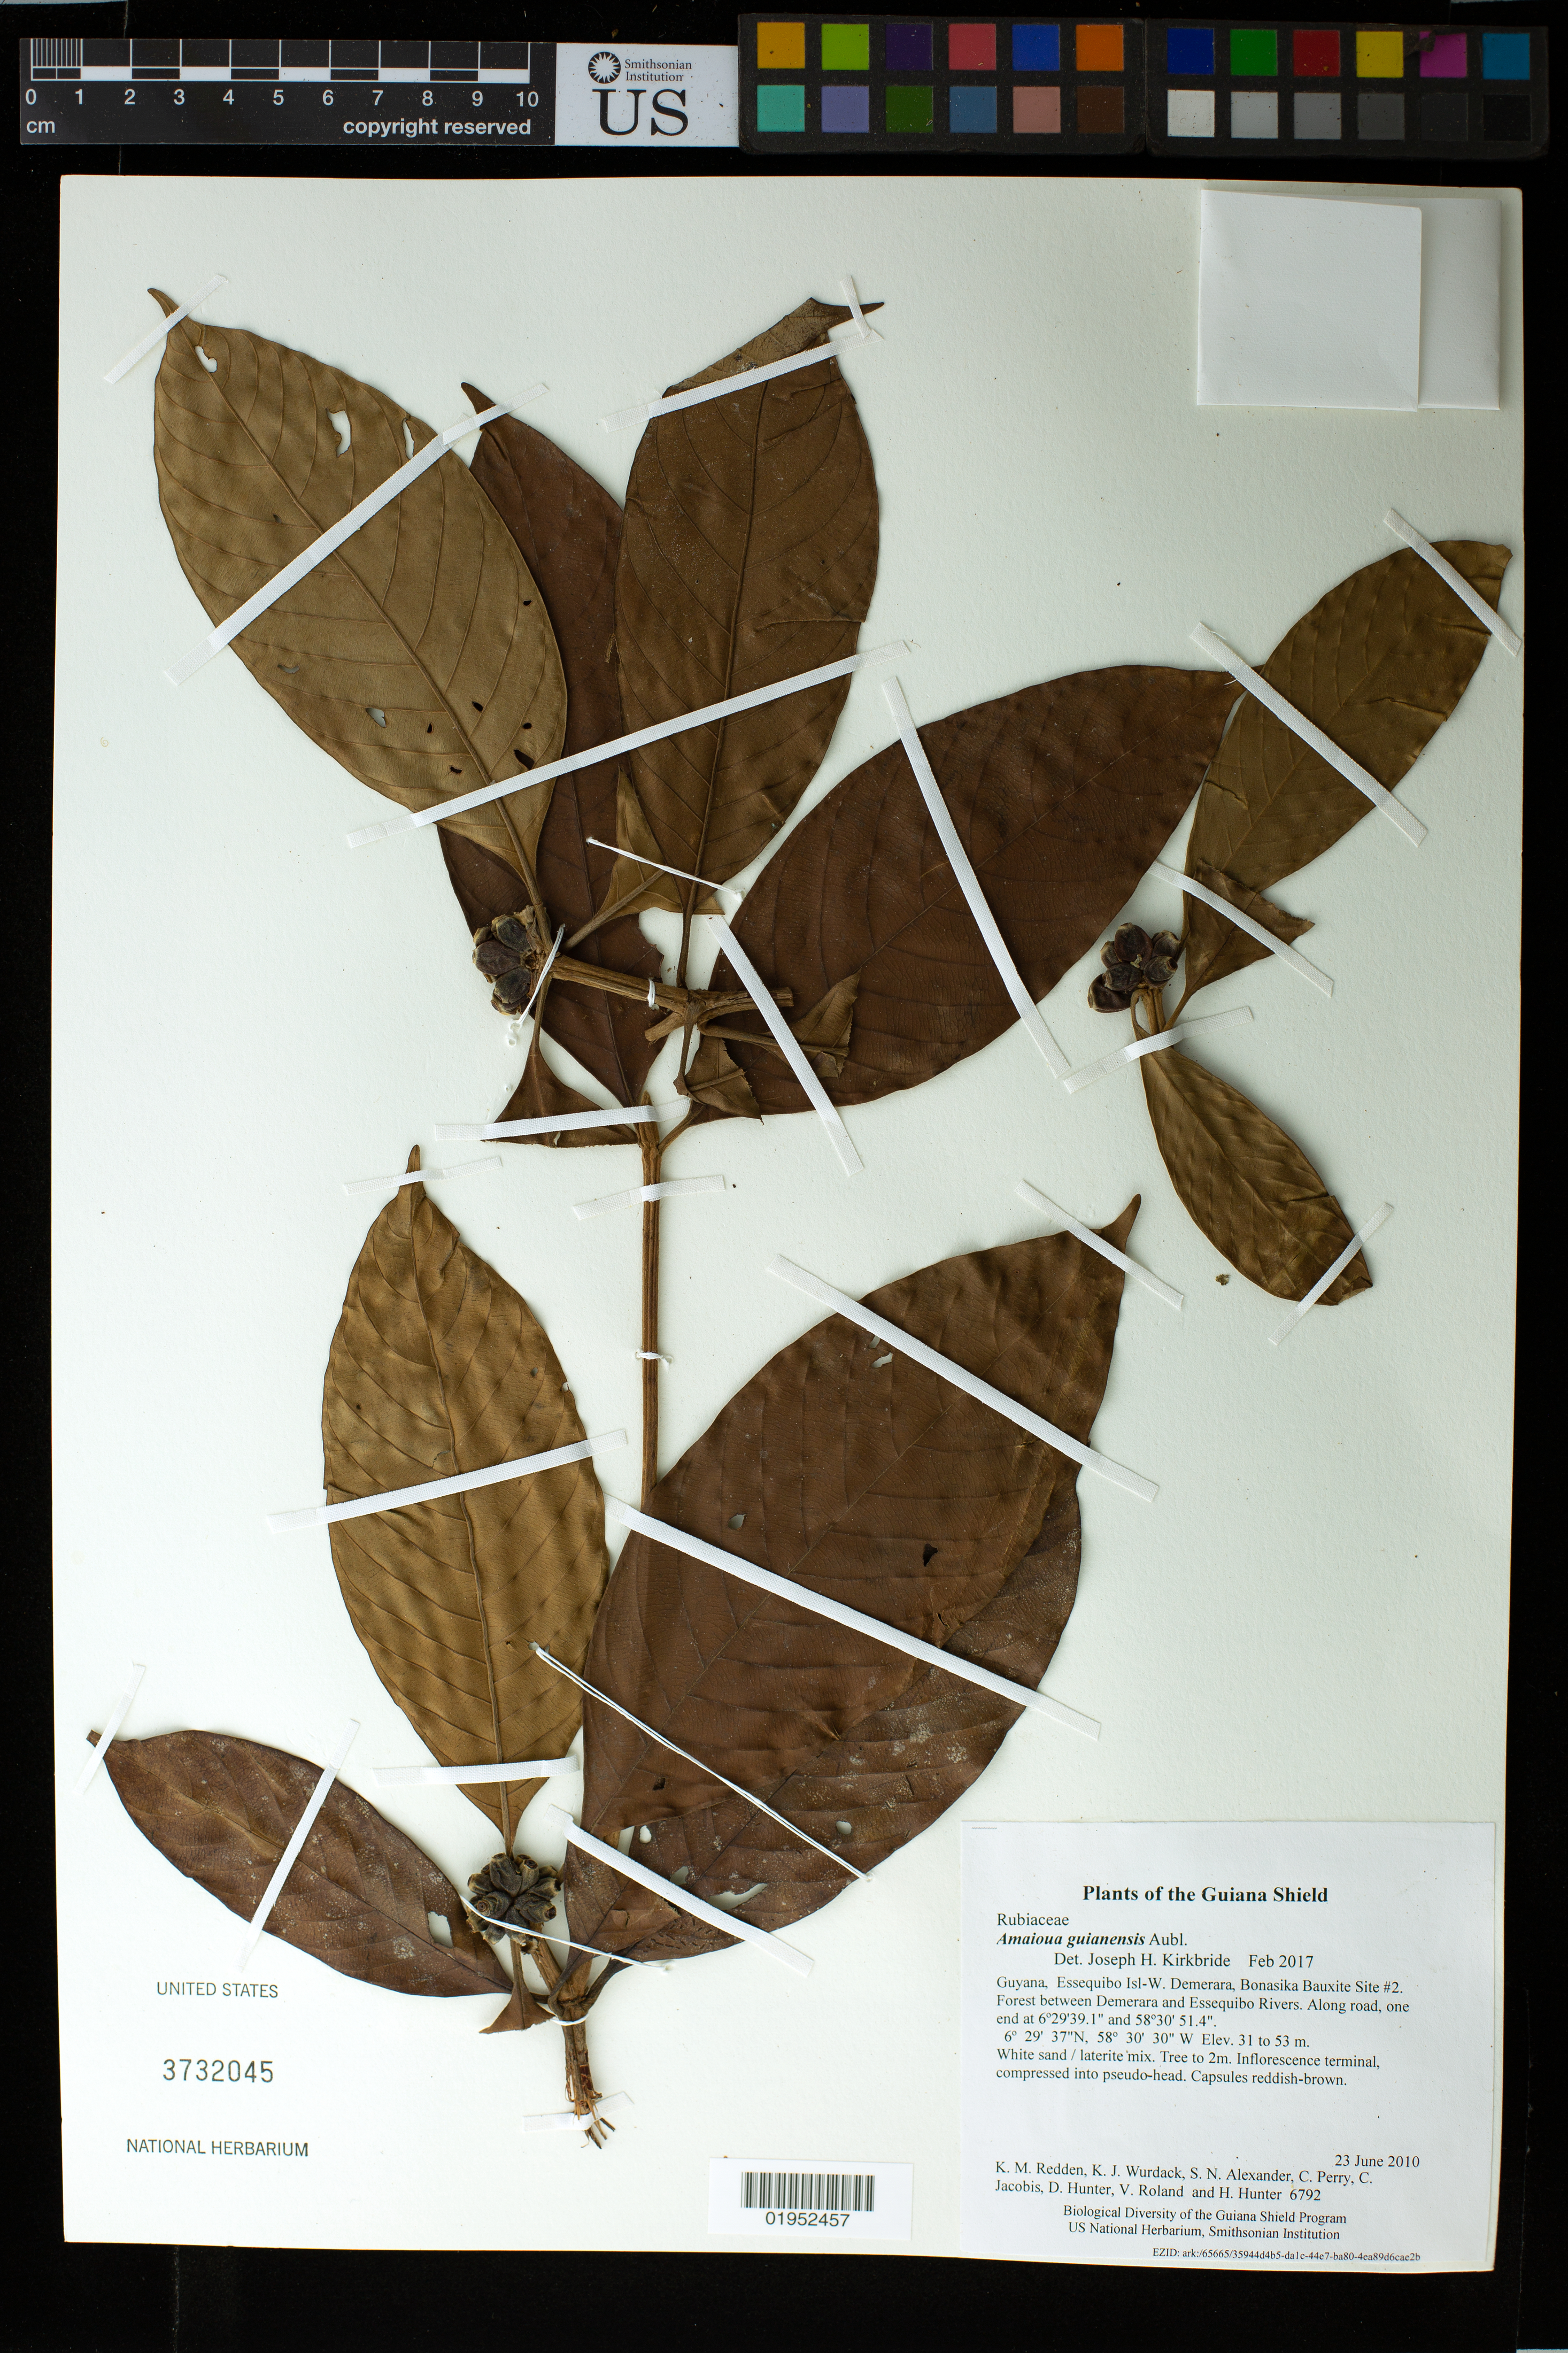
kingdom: Plantae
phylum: Tracheophyta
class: Magnoliopsida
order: Gentianales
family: Rubiaceae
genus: Amaioua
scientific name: Amaioua guianensis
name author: Aubl.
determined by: Kirkbride, J. H.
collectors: K. M. Redden, K. Wurdack, S. N. Alexander, C. Perry, C. Jacobis, D. Hunter, V. Roland & H. Hunter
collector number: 6792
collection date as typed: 23 June 2010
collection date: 2010-06-23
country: Guyana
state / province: Essequibo Isl-W. Demerara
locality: Bonasika Bauxite Site #2. Forest between Demerara and Essequibo Rivers. Along road, one end at 6º29'39.1" and 58º30' 51.4"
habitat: White sand / laterite mix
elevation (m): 31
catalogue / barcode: US 3732045